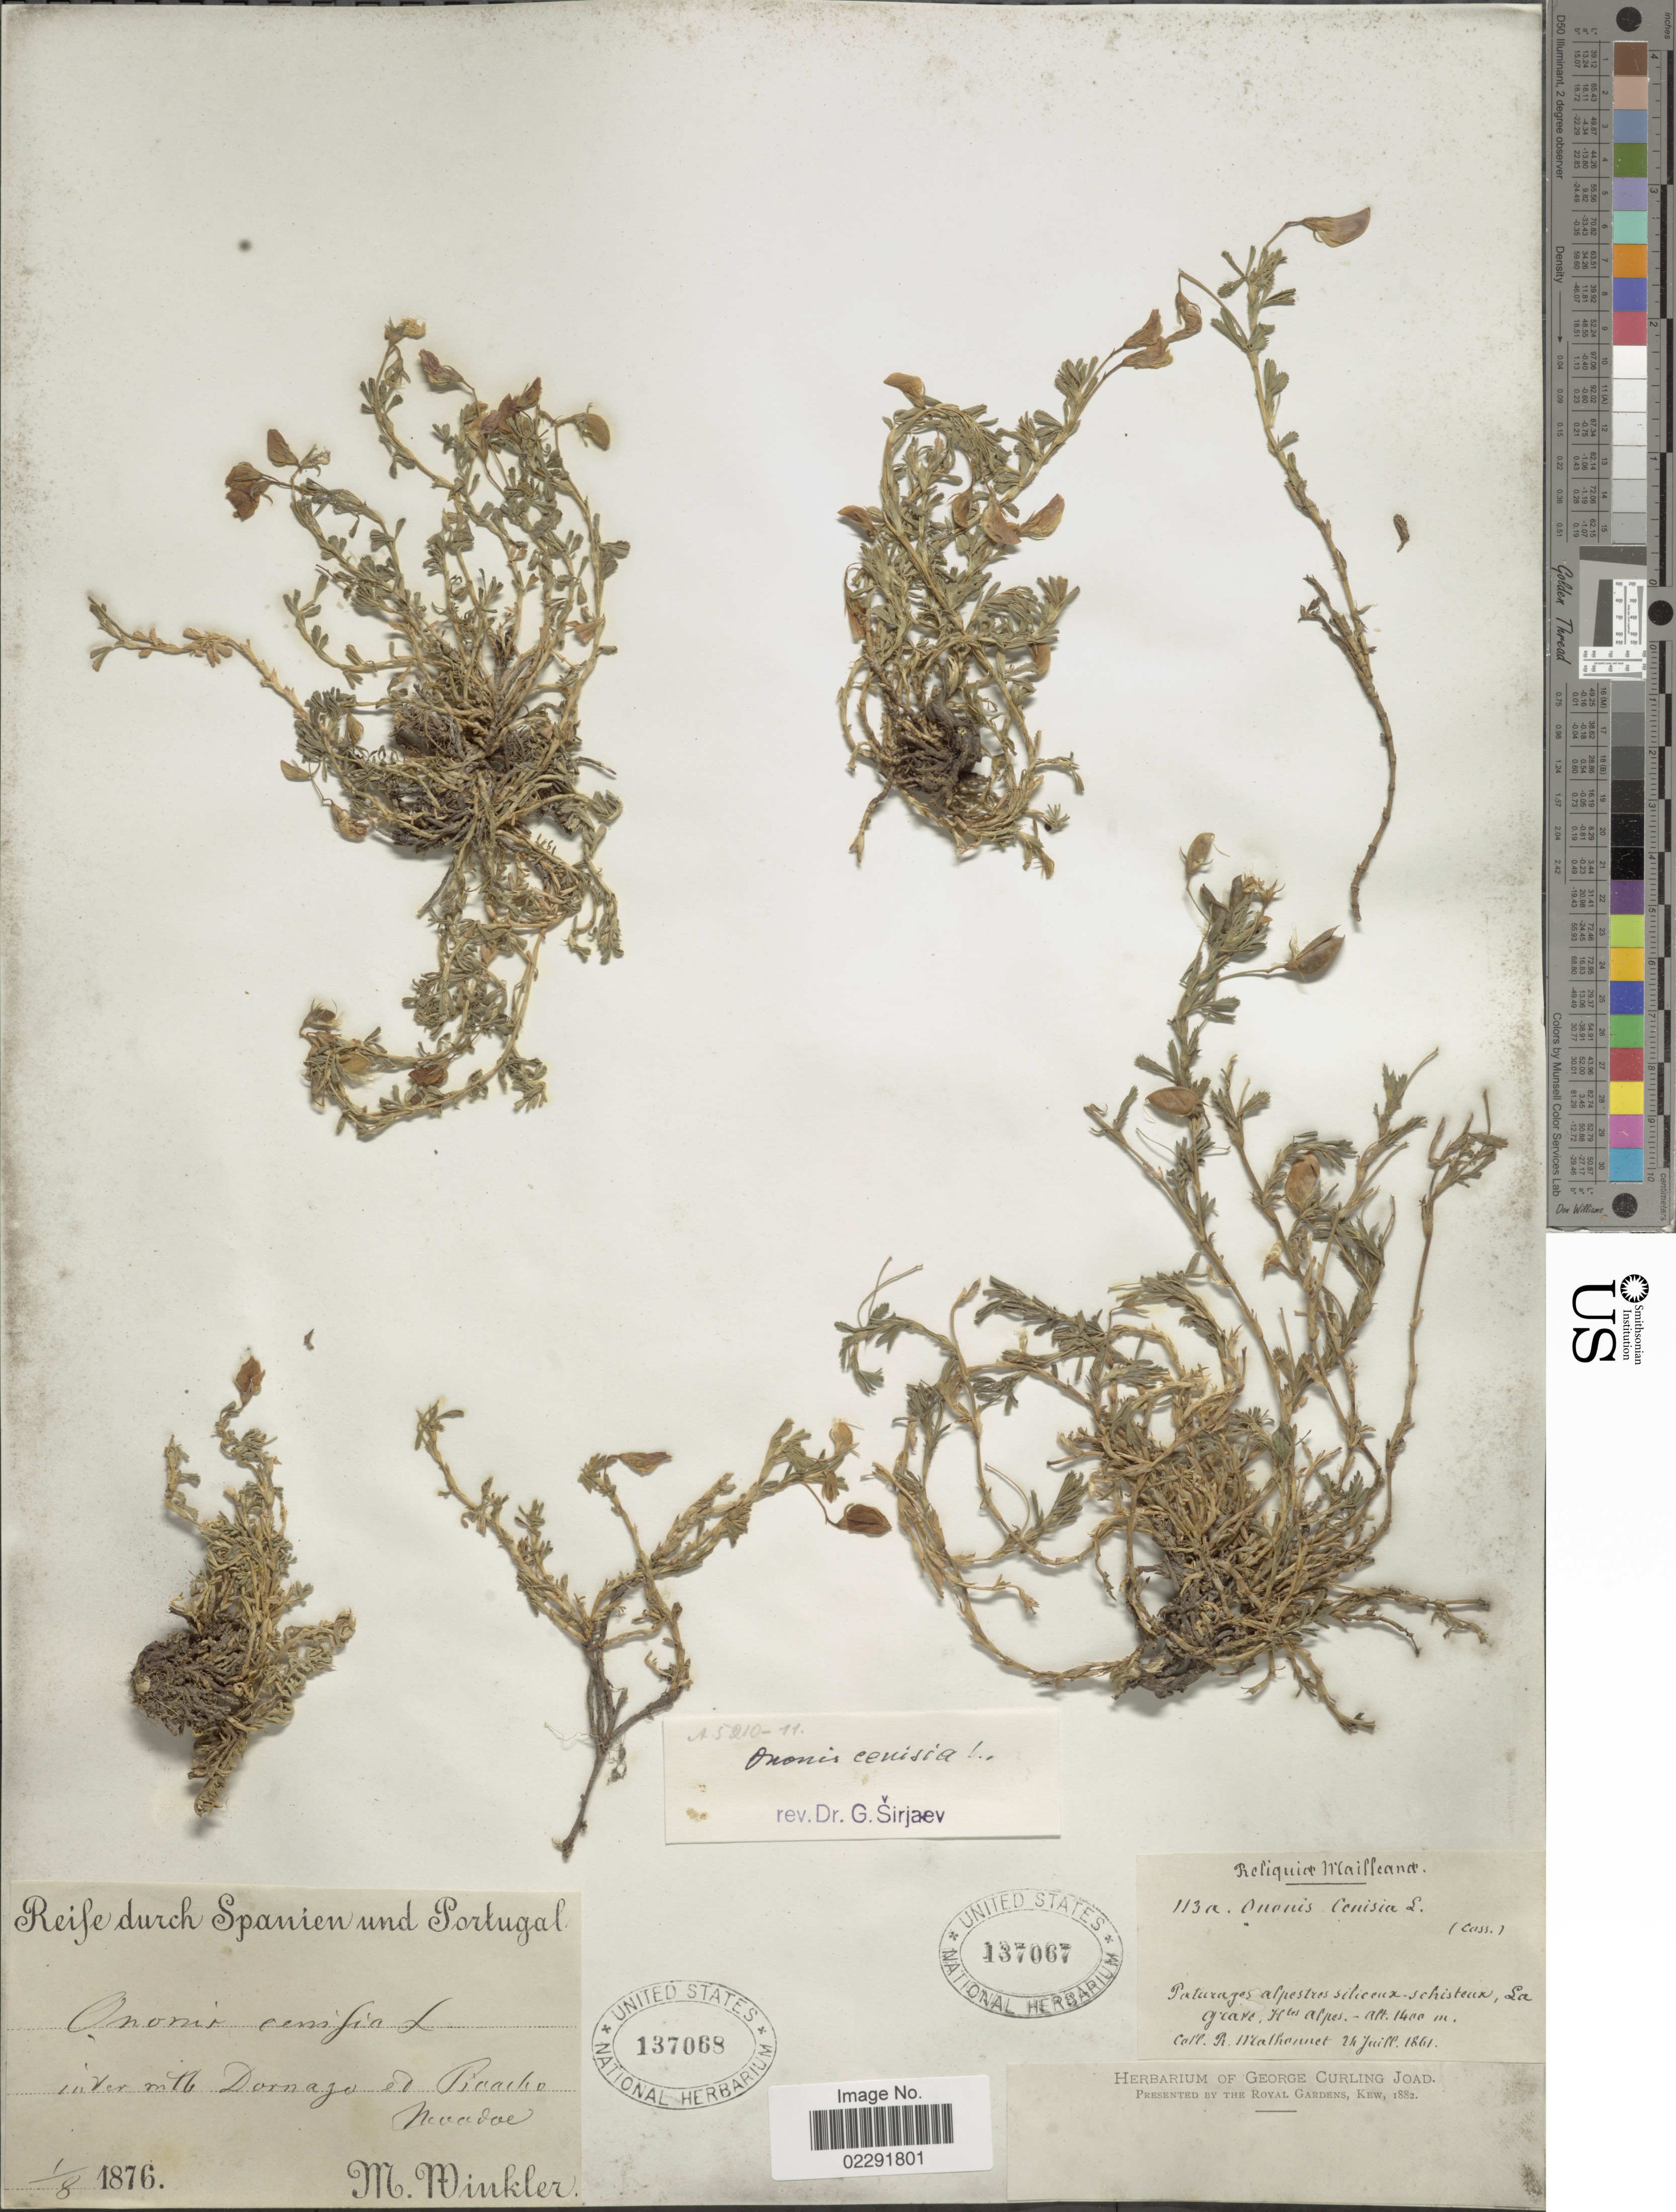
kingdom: Plantae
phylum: Tracheophyta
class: Magnoliopsida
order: Fabales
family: Fabaceae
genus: Ononis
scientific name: Ononis cenisia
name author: L.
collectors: R. Mathonnet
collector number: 113a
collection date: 1861-07-24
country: France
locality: Reliquiae Mailleande, Paturages alpestre siliceux-schisteux, La G'care, Htes Alpes.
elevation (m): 1400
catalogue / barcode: US 13067-2